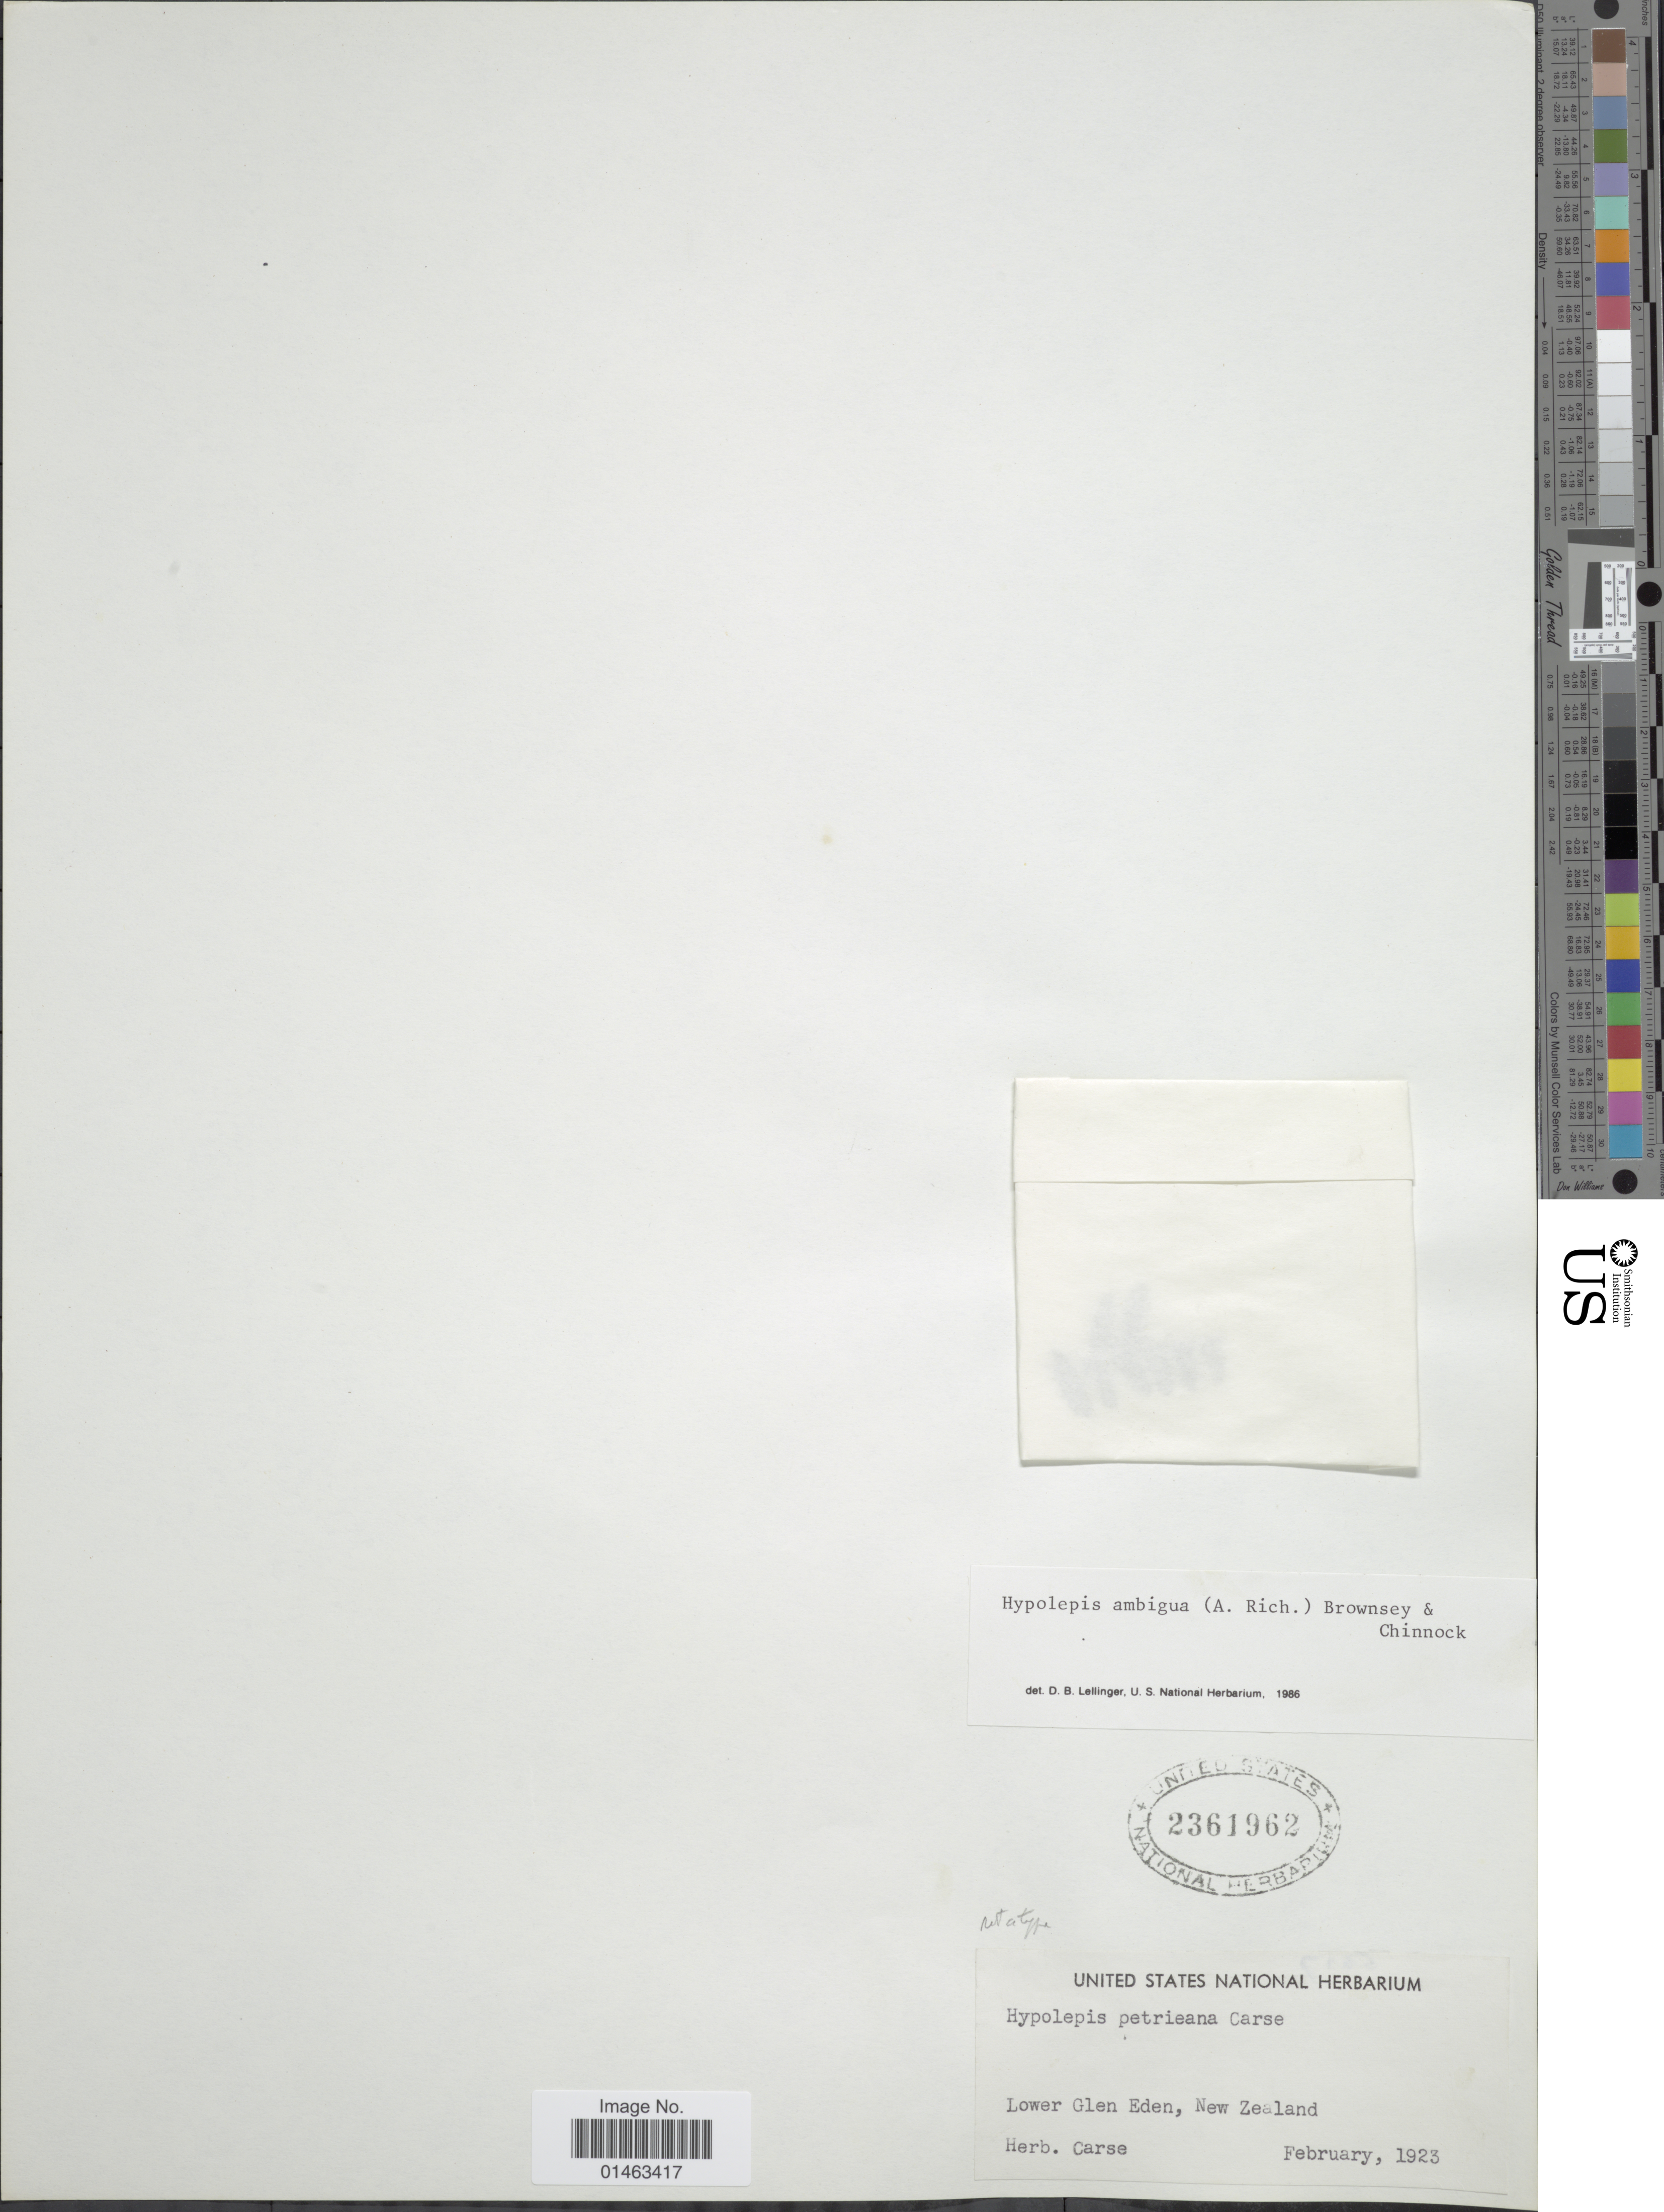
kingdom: Plantae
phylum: Tracheophyta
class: Polypodiopsida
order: Polypodiales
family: Dennstaedtiaceae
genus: Hypolepis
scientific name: Hypolepis ambigua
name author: (A.J. Richards) Brownsey & Chinnock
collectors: ex herb. Carse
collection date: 1923-02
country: New Zealand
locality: Lower Glen Eden, New Zealand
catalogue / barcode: US 2361962